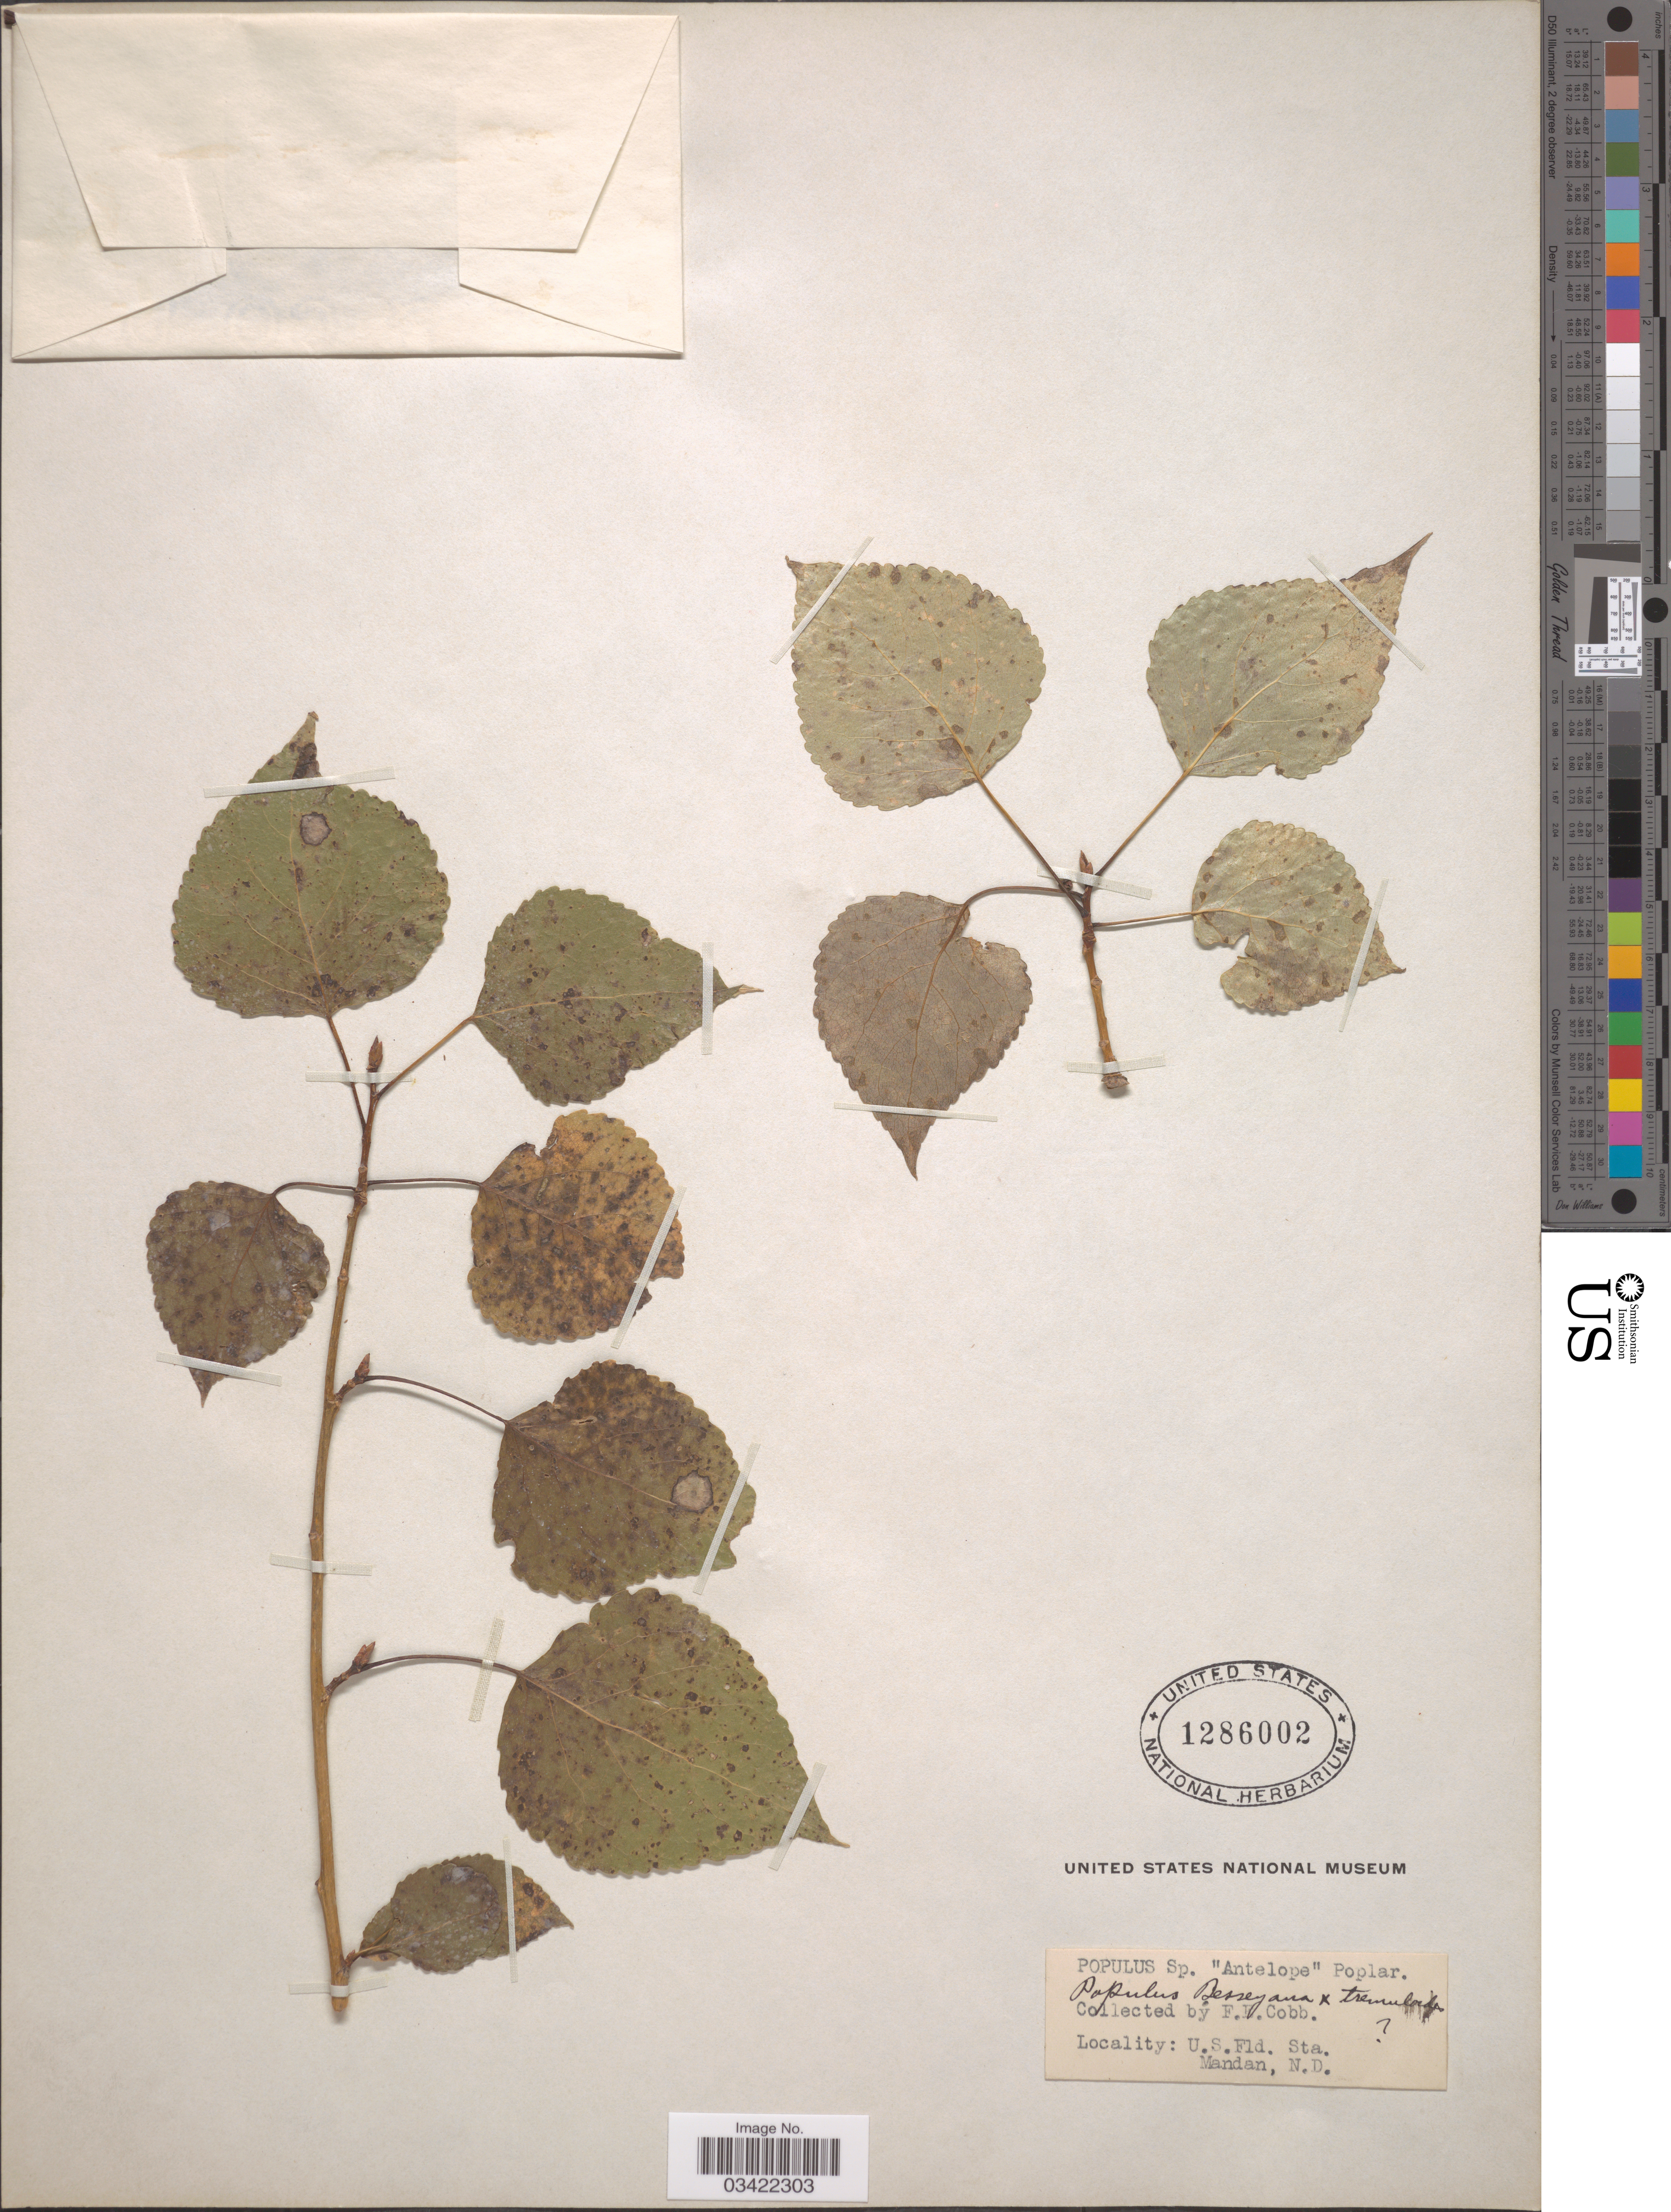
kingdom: Plantae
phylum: Tracheophyta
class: Magnoliopsida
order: Malpighiales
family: Salicaceae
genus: Populus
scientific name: Populus x jackii 'Balm of Gilead'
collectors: F. Cobby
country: United States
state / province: North Dakota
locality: U.S. Fld. Sta. Mandan.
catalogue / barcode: US 1286002